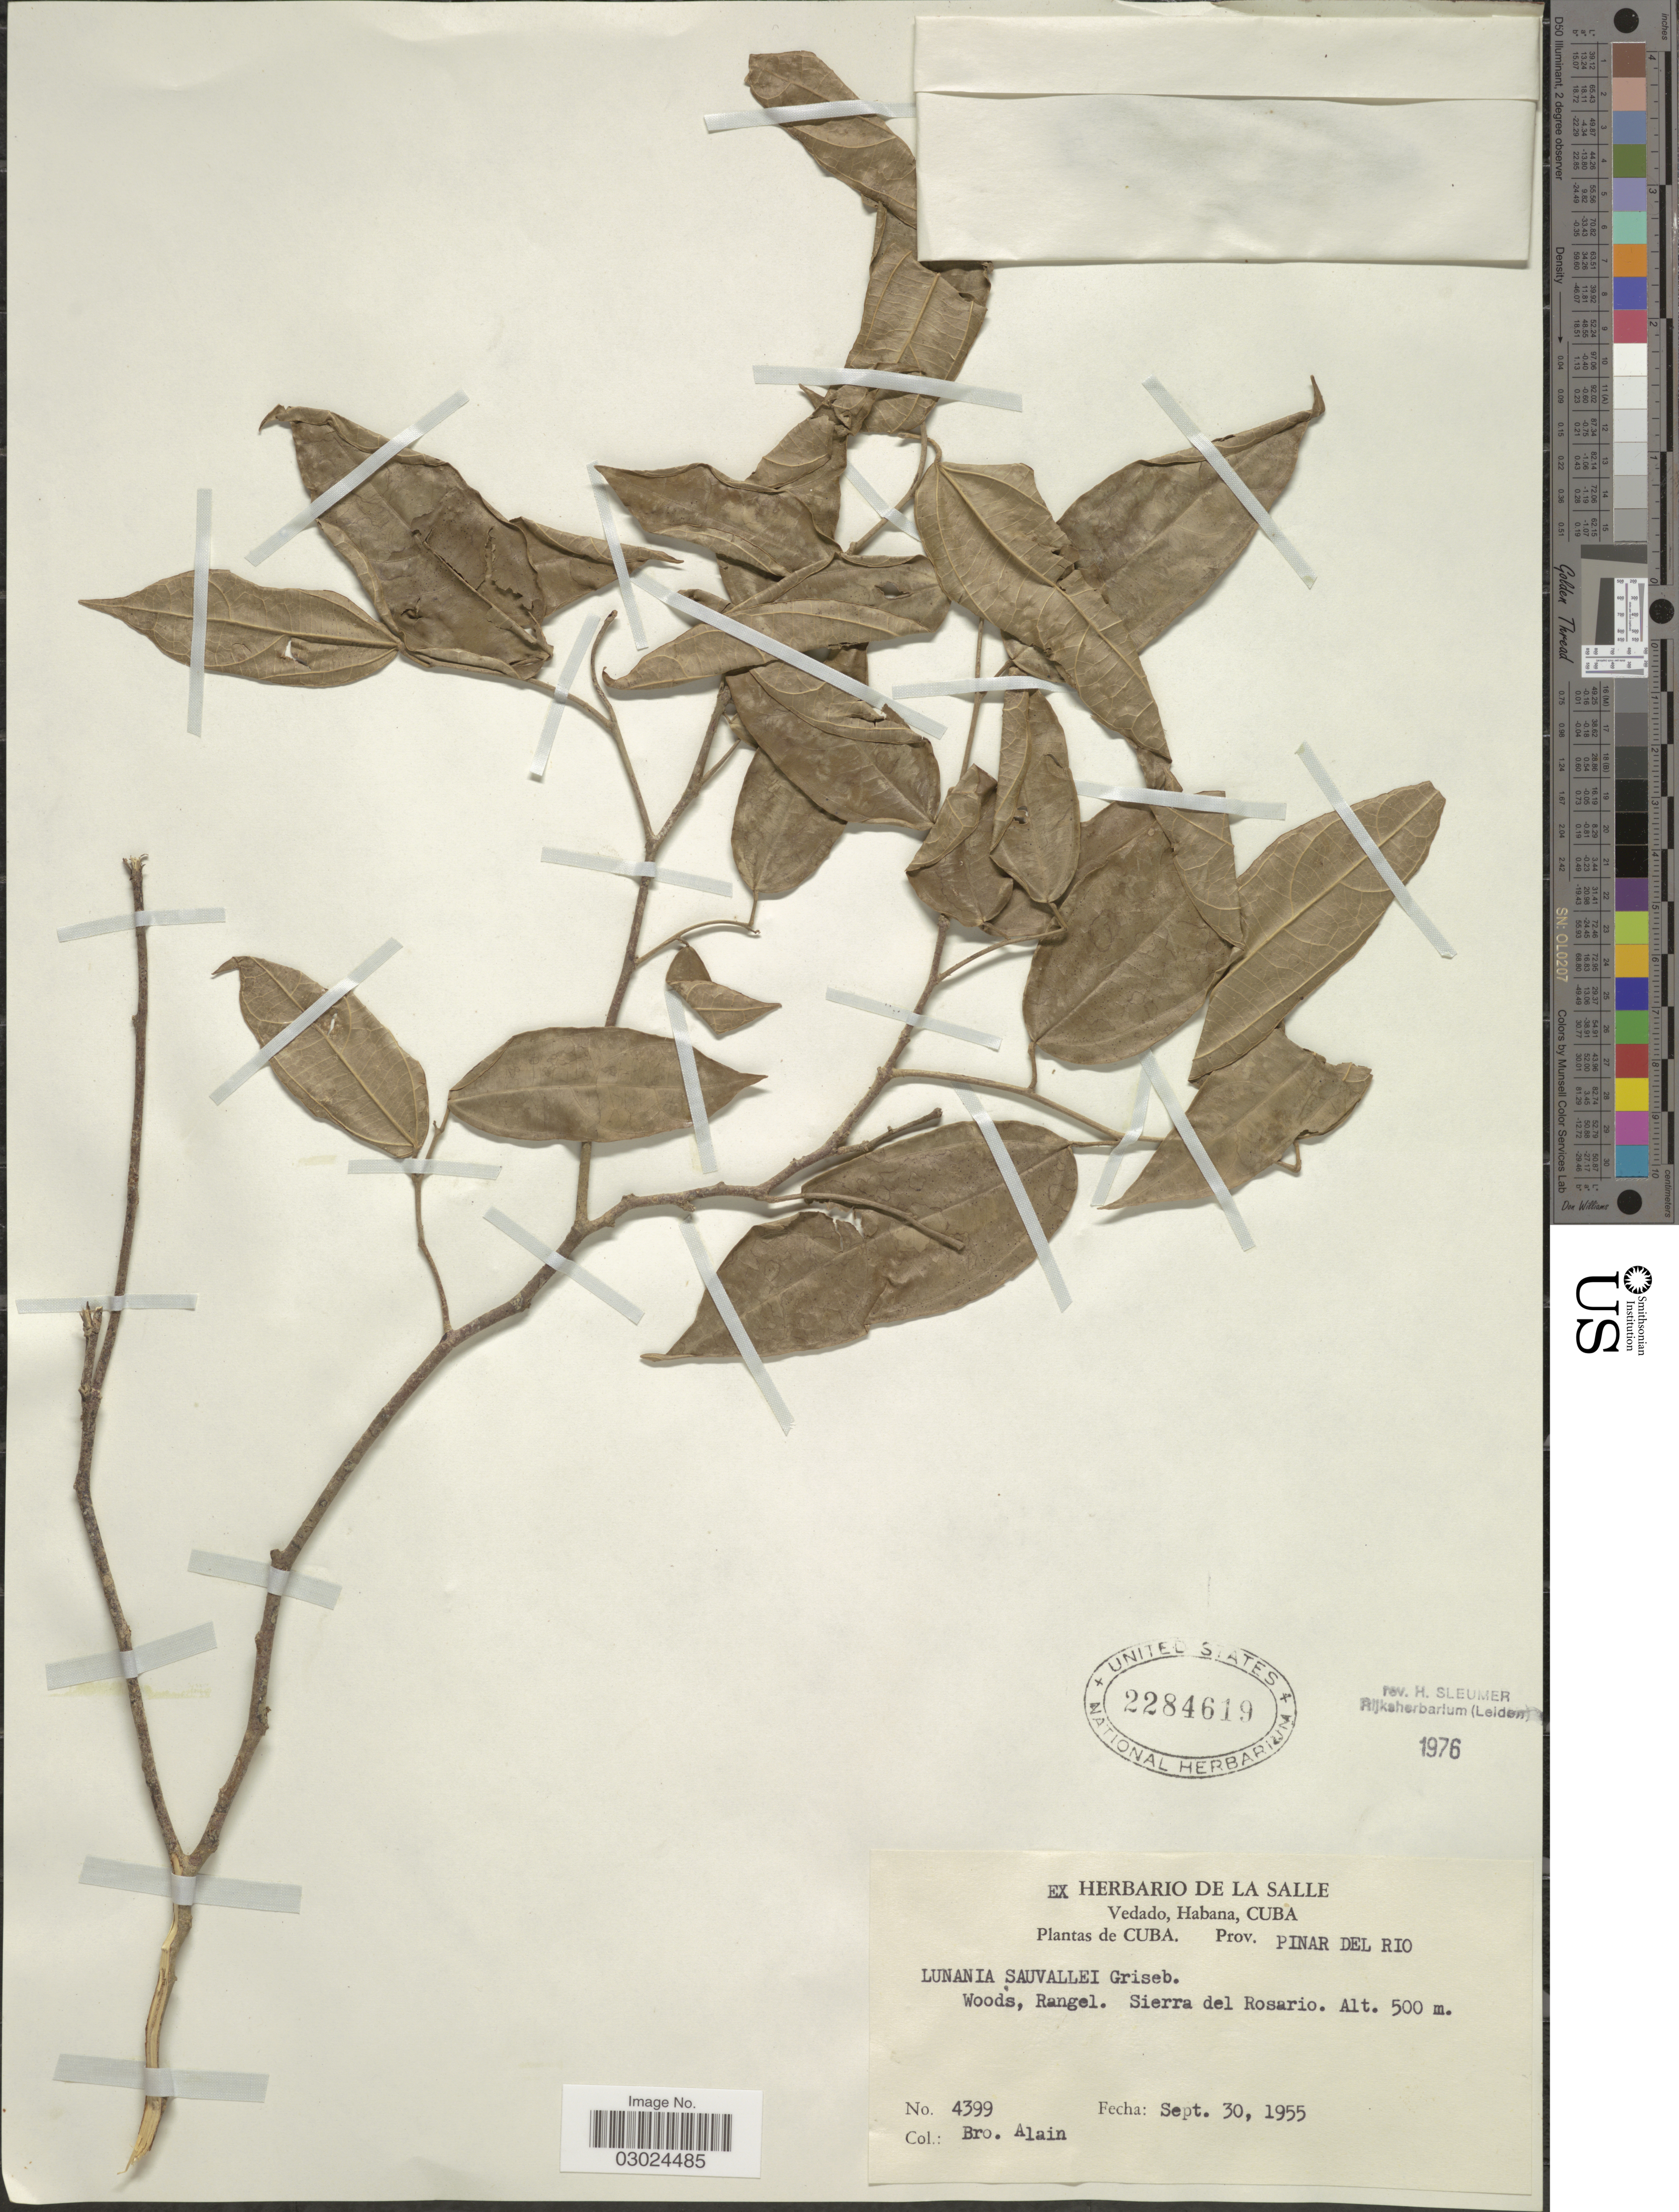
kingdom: Plantae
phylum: Tracheophyta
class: Magnoliopsida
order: Malpighiales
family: Salicaceae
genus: Lunania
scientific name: Lunania sauvalii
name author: Griseb.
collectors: A. H. Liogier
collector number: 4399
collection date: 1955-09-30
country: Cuba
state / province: Pinar del Río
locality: Woods, Rangel. Sierra del Rosario.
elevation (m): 500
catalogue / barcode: US 2284619